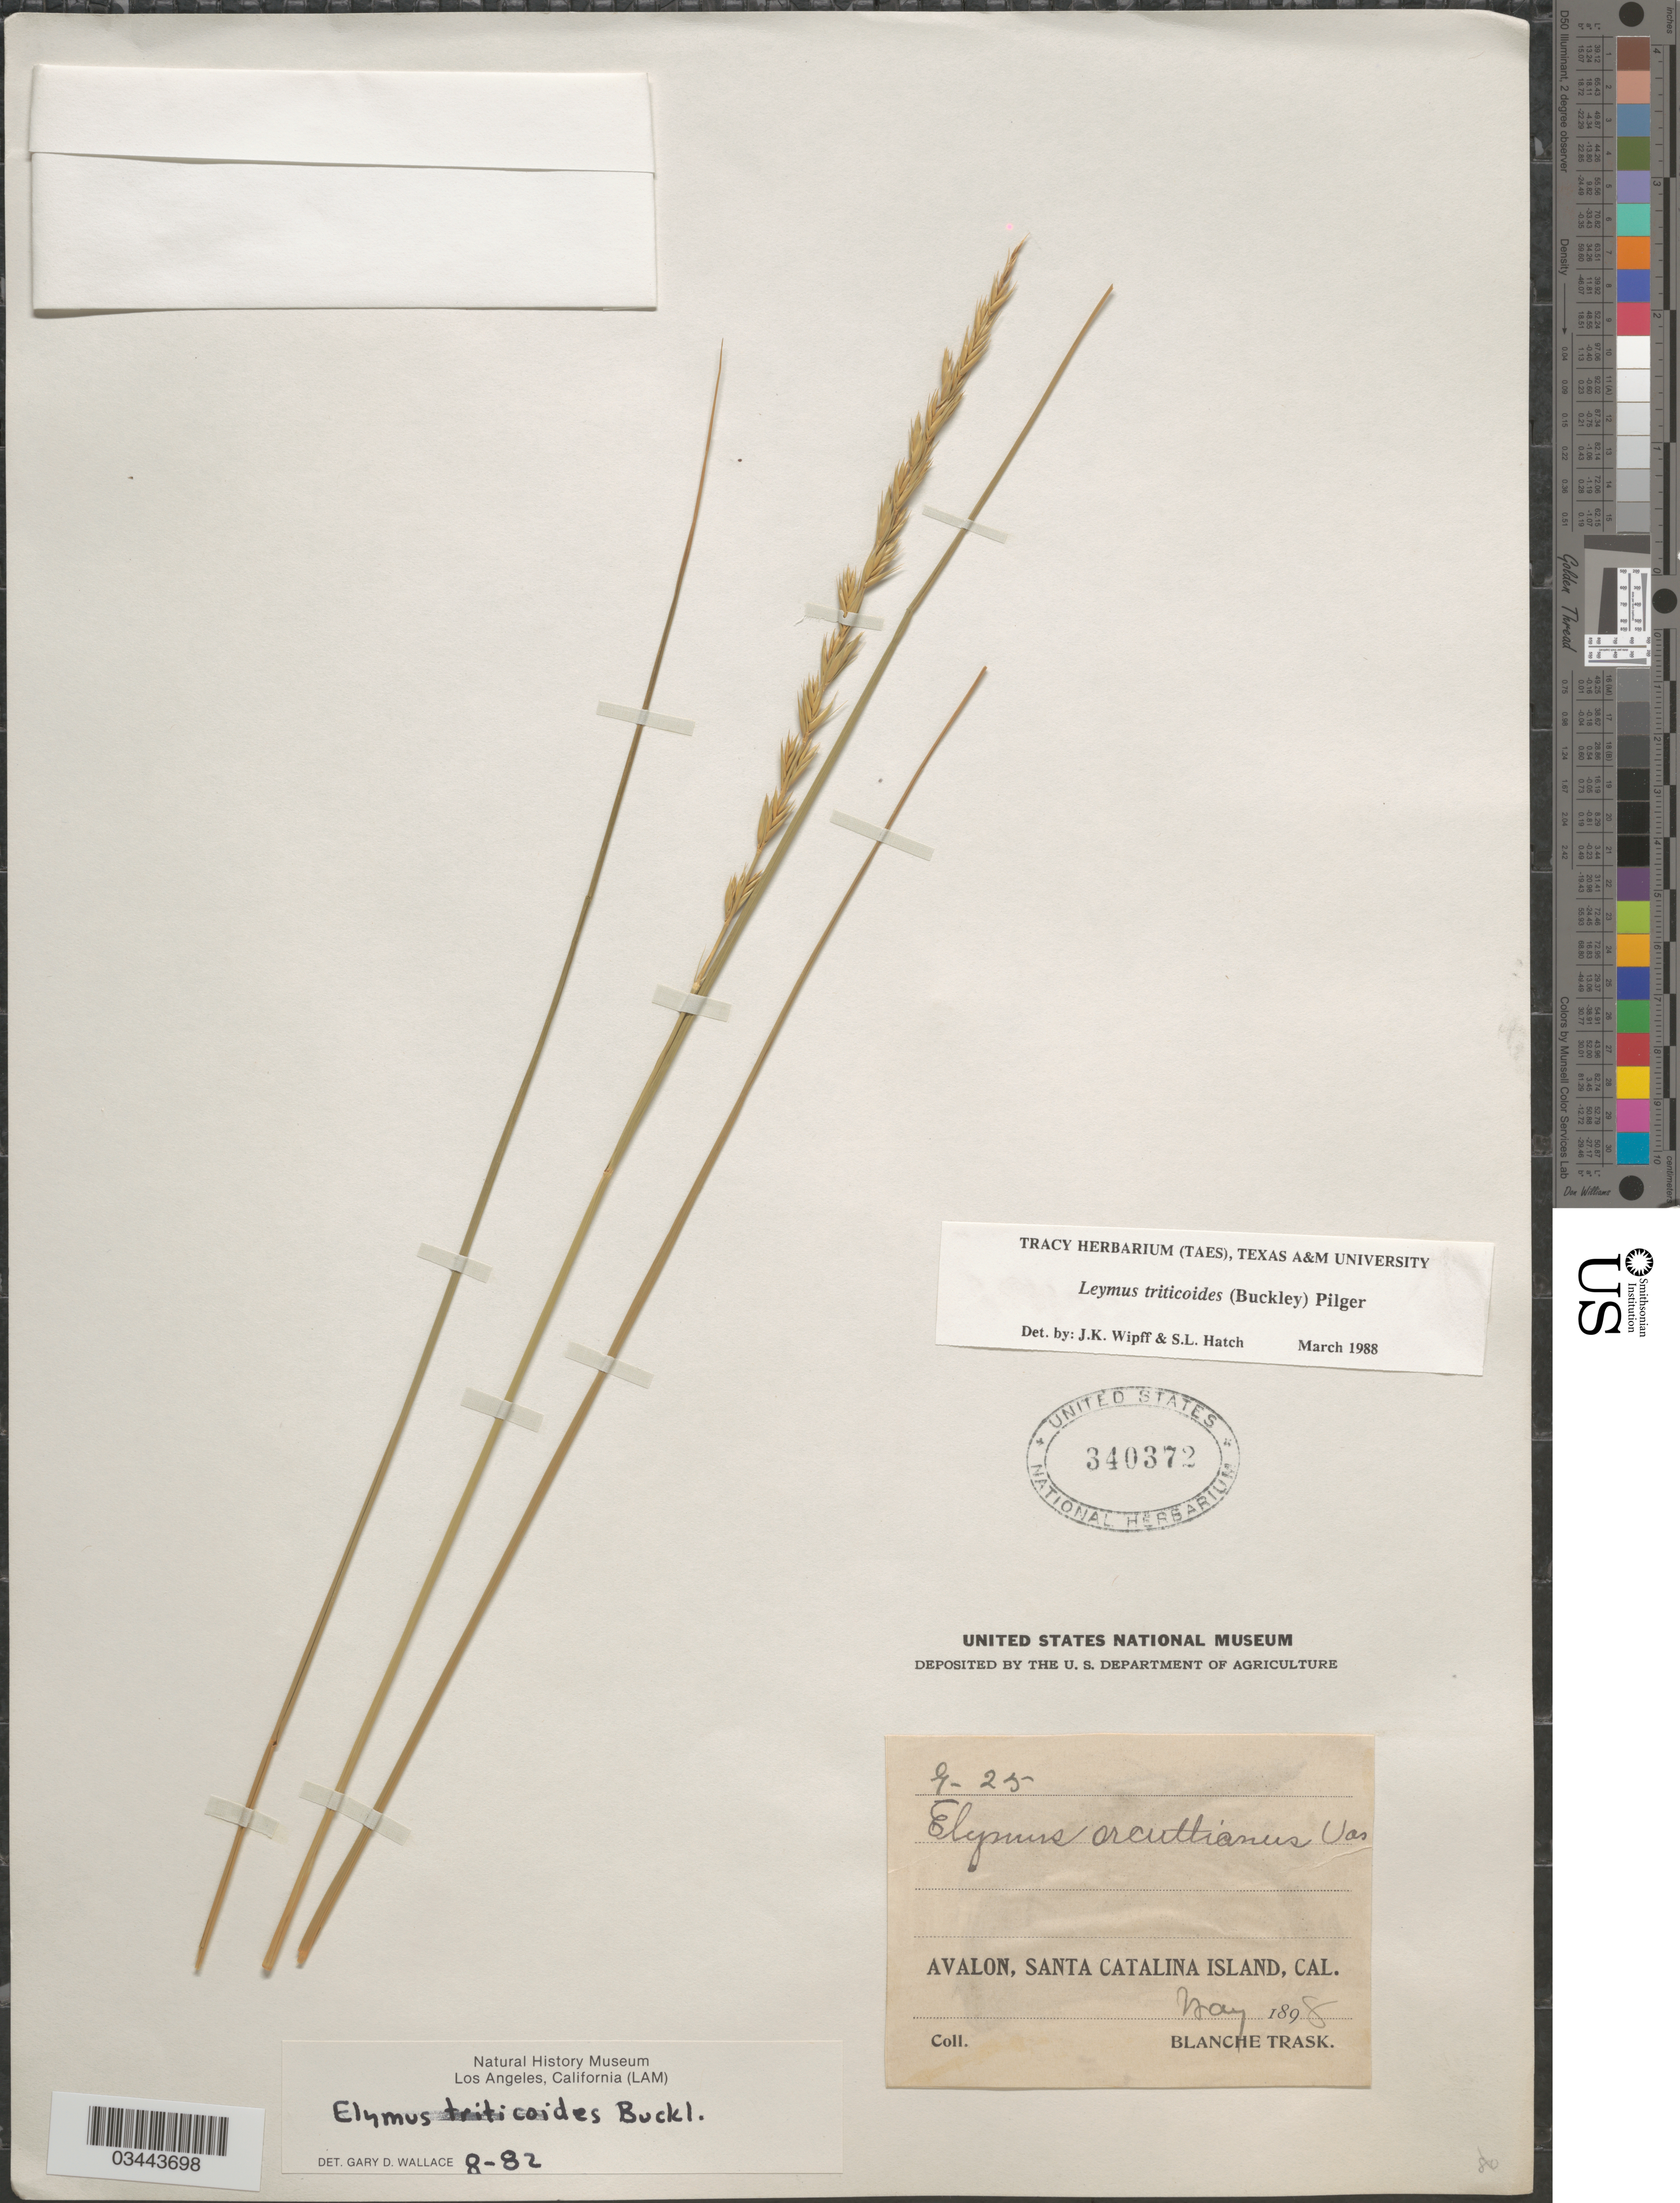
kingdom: Plantae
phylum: Tracheophyta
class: Liliopsida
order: Poales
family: Poaceae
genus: Leymus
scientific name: Leymus triticoides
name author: (Buckley) Pilg.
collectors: B. Trask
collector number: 9-25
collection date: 1898-05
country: United States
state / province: California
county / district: Los Angeles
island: Santa Catalina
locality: Avalon, Santa Catalina Island.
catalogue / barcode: US 340372